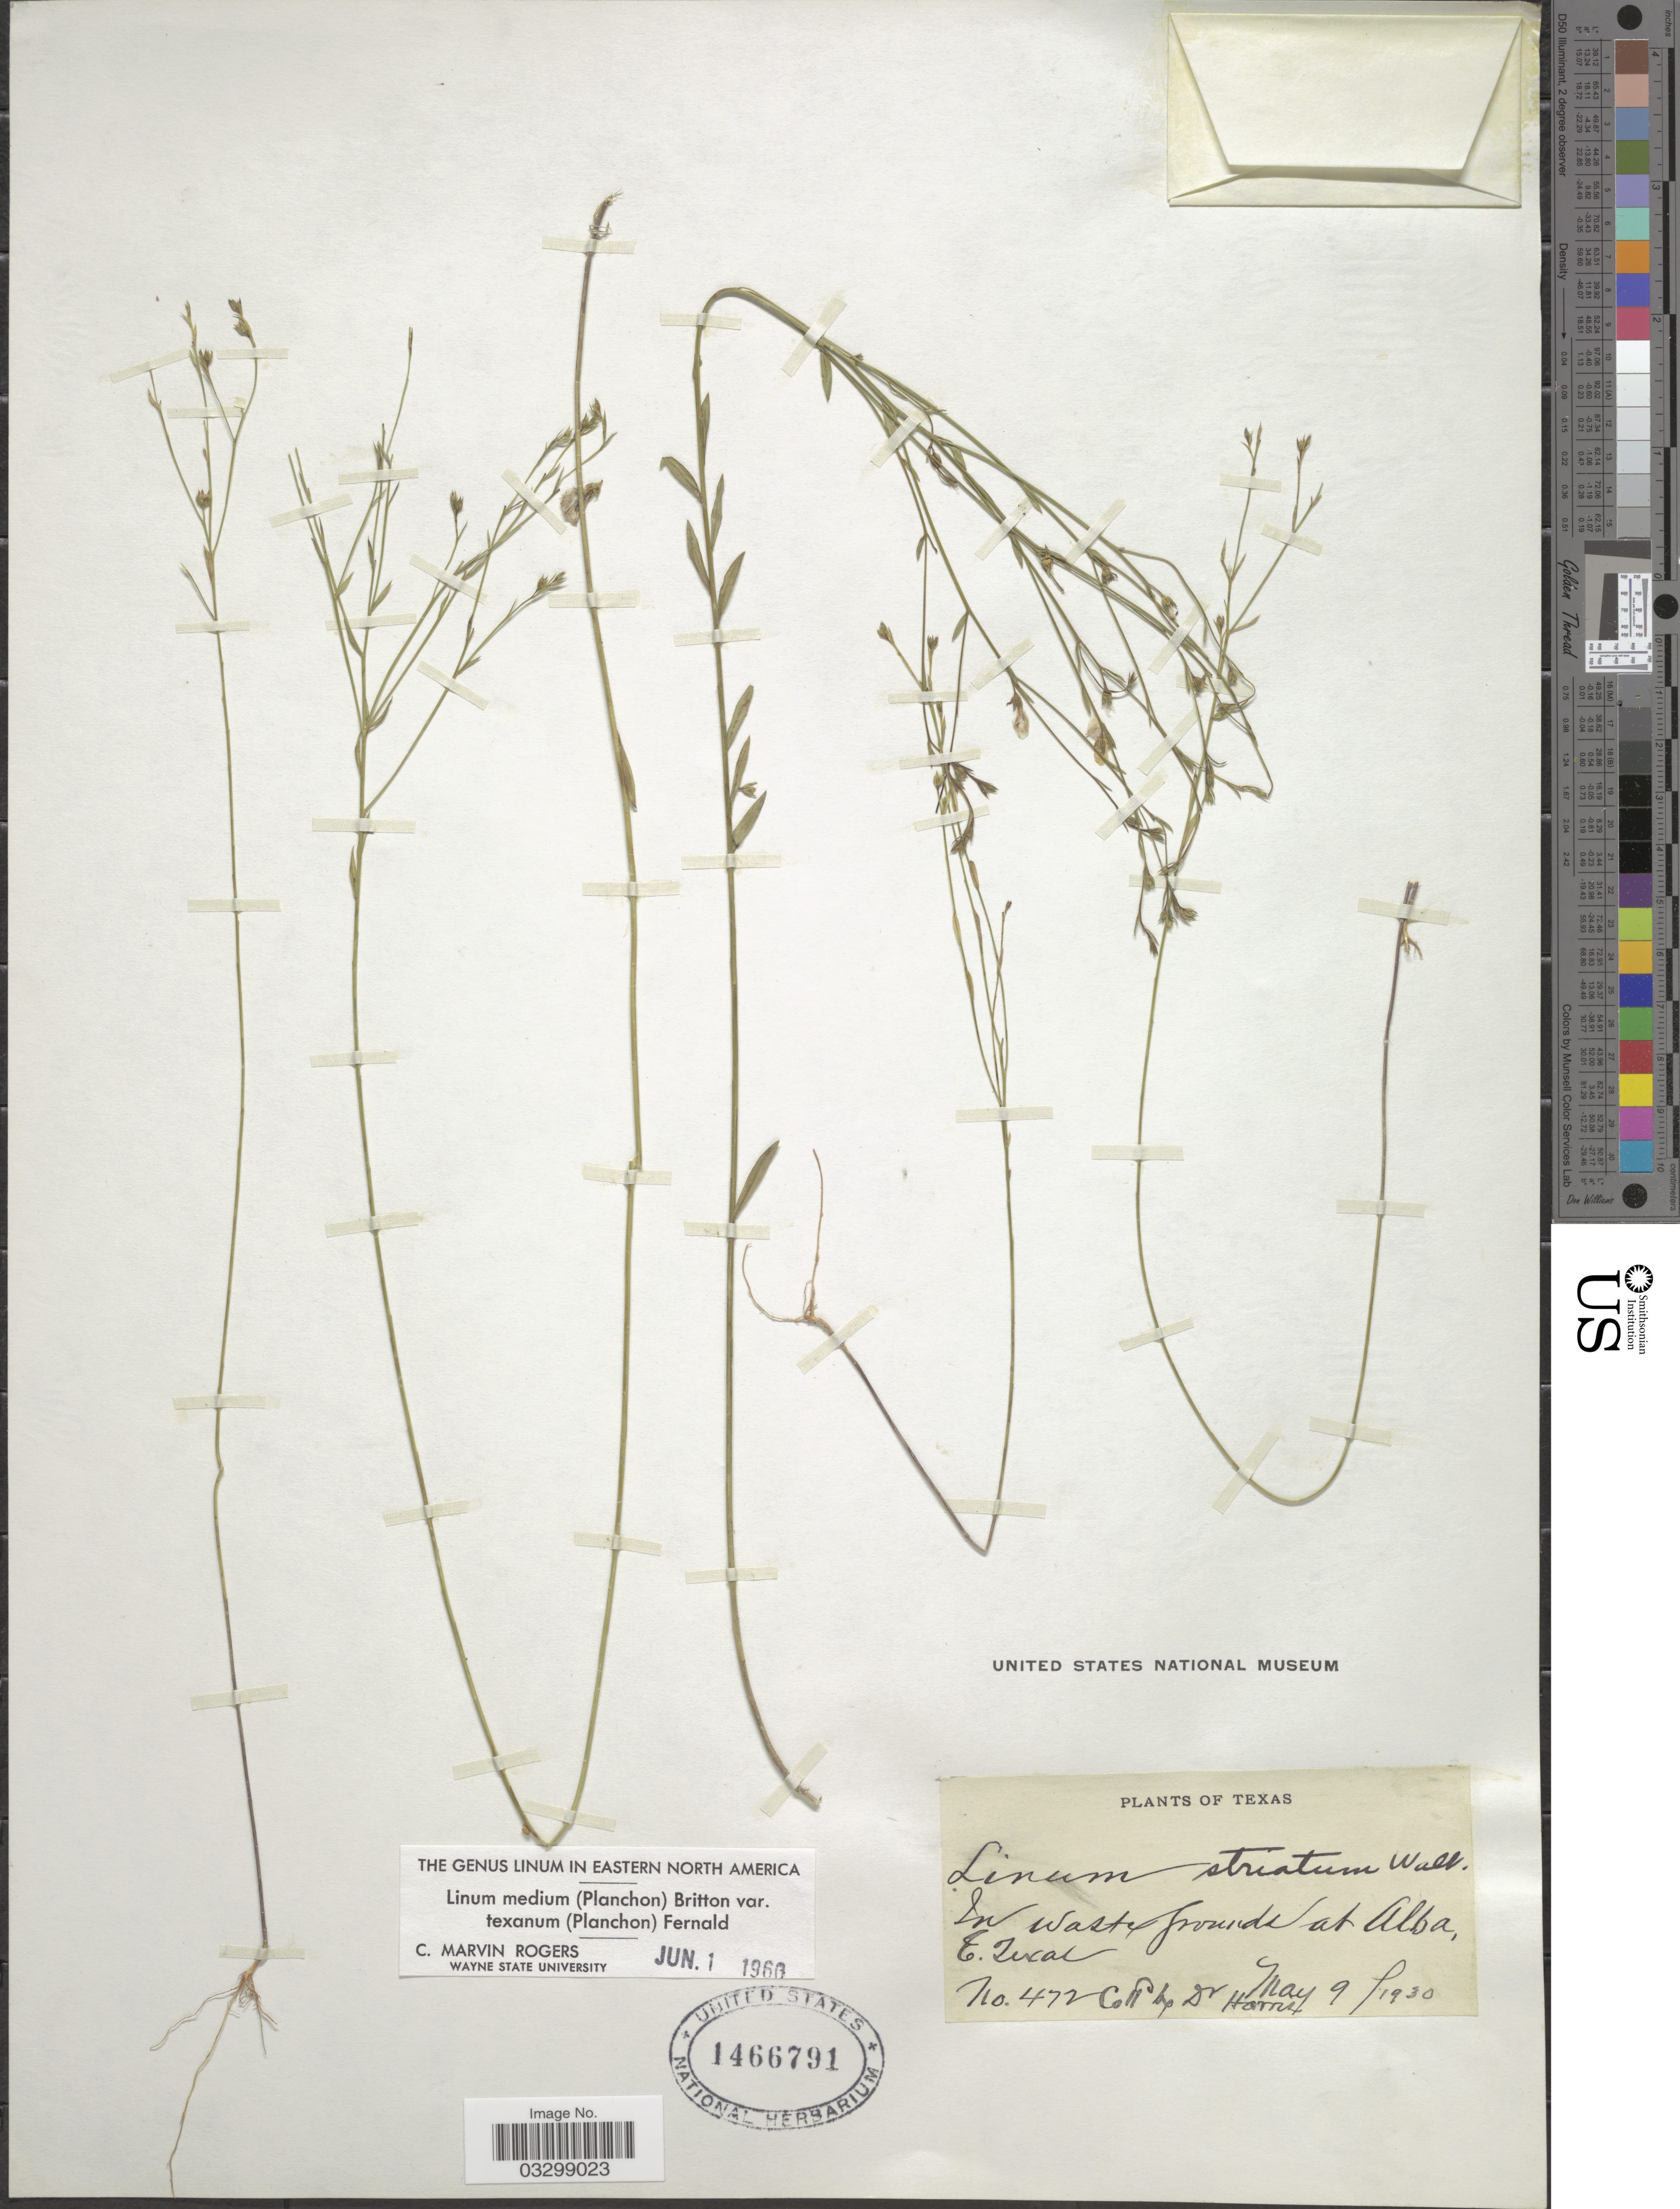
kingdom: Plantae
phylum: Tracheophyta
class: Magnoliopsida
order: Malpighiales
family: Linaceae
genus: Linum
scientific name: Linum medium var. texanum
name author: (Planch.) Fernald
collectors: Harris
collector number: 472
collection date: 1930-05-09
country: United States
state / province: Texas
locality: In waste ground at Alba, E. Texas.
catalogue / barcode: US 1466791